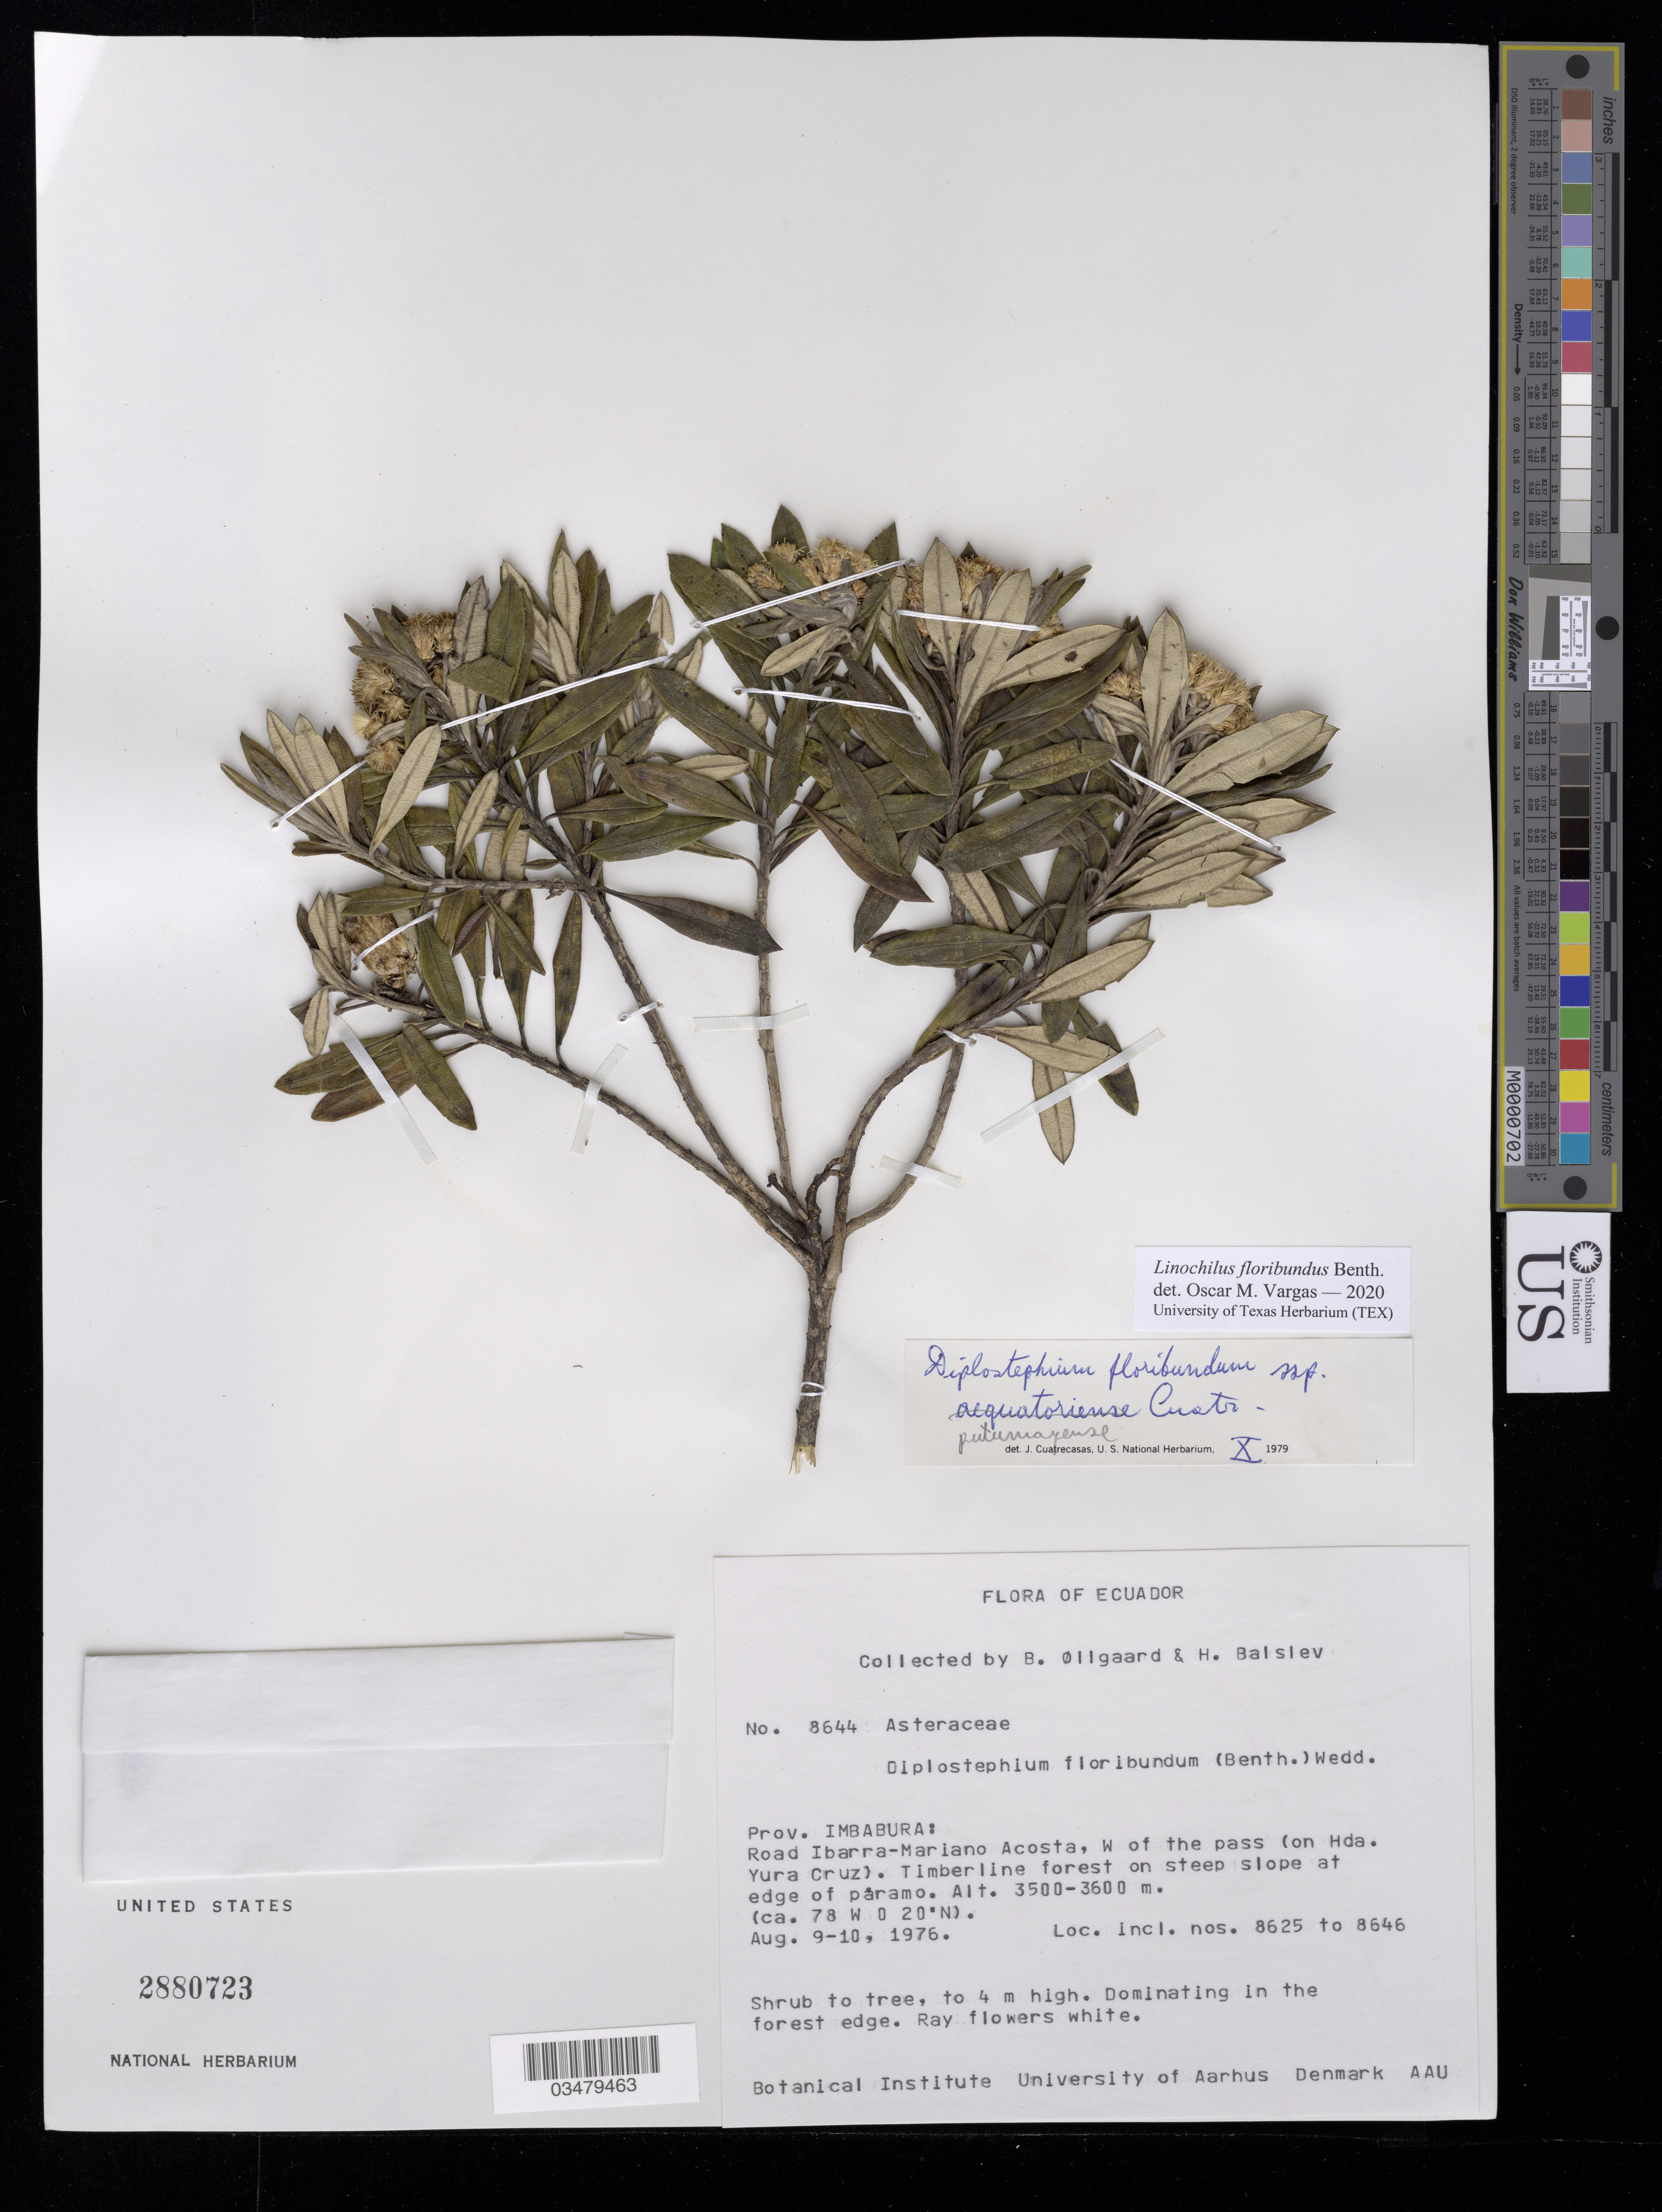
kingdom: Plantae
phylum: Tracheophyta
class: Magnoliopsida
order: Asterales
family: Asteraceae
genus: Linochilus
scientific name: Linochilus floribundus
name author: Benth.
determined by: Vargas, Oscar M.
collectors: B. Øllgaard & H. Balslev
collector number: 8644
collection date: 1976-08-09/1976-08-10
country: Ecuador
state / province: Imbabura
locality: Road Ibarra-Mariano Acosta, W of the pass (on Hda. Yura Cruz), Timberline forest on steep slope at edge of paramo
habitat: Timberline forest on steep slope at edge of paramo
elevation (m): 3500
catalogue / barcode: US 2880723